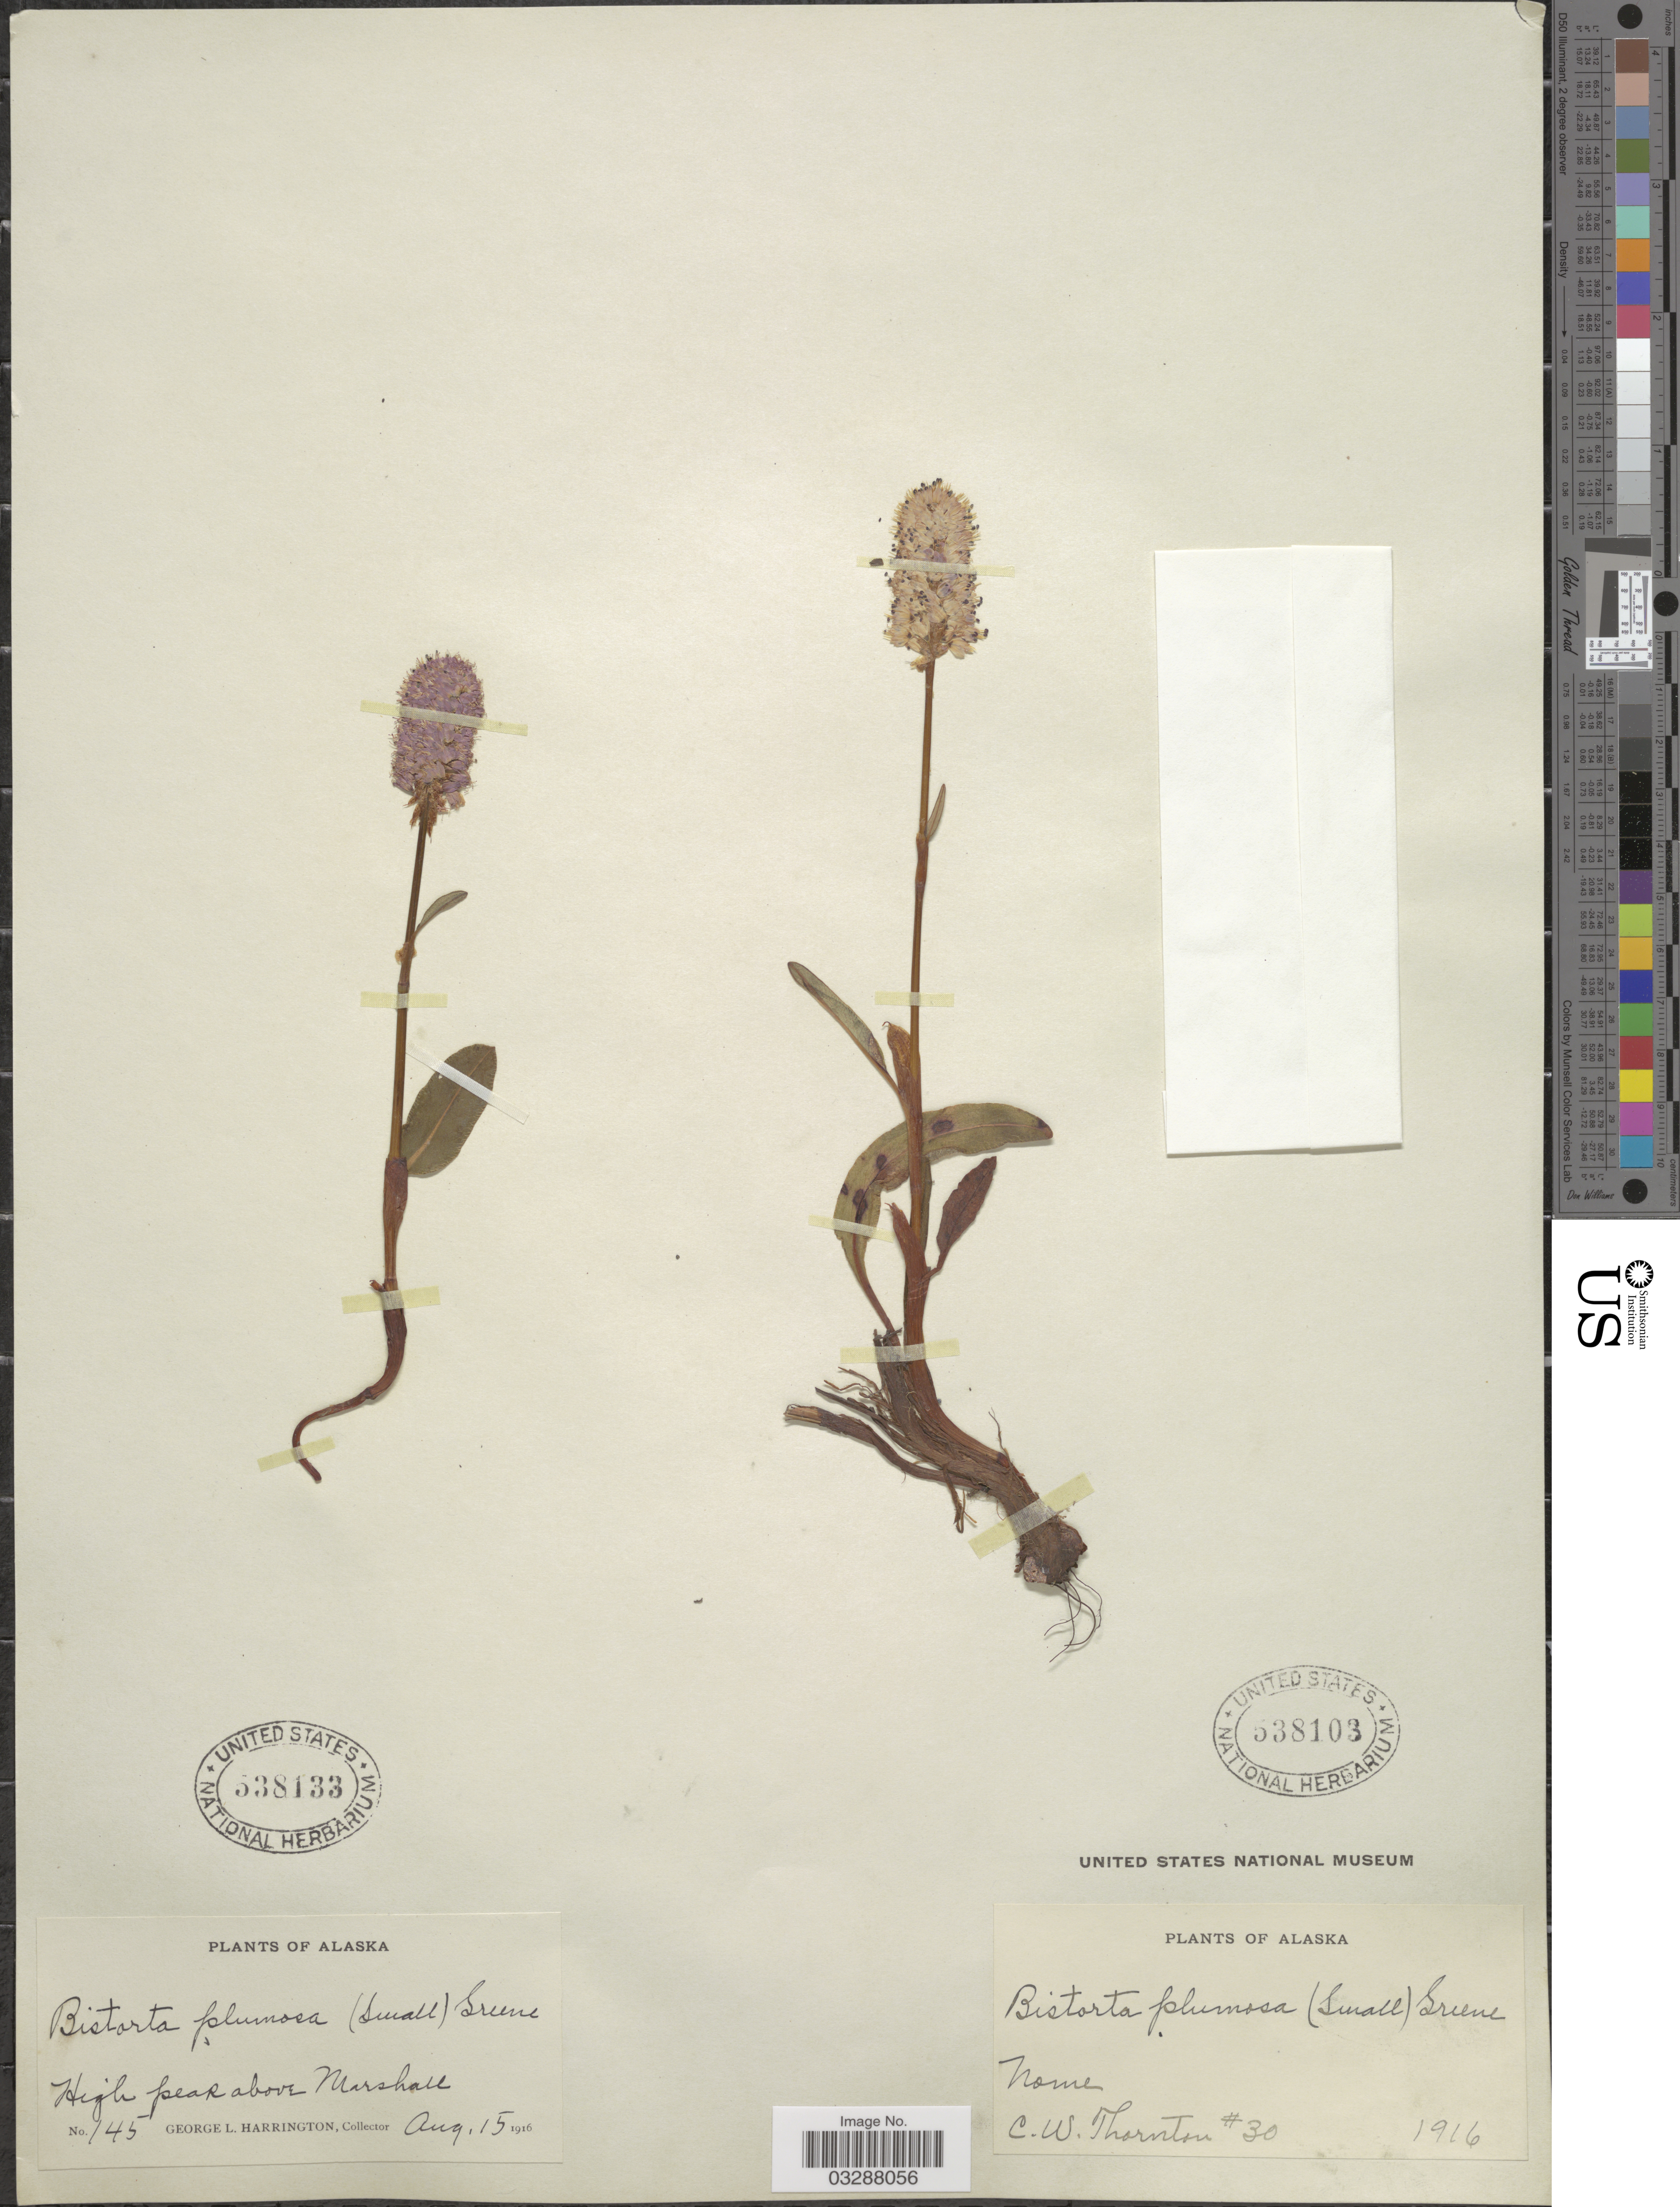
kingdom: Plantae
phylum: Tracheophyta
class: Magnoliopsida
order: Caryophyllales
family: Polygonaceae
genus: Polygonum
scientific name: Polygonum bistorta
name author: L.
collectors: C. Thornton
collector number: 30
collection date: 1916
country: United States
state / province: Alaska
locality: Nome.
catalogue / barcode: US 538103